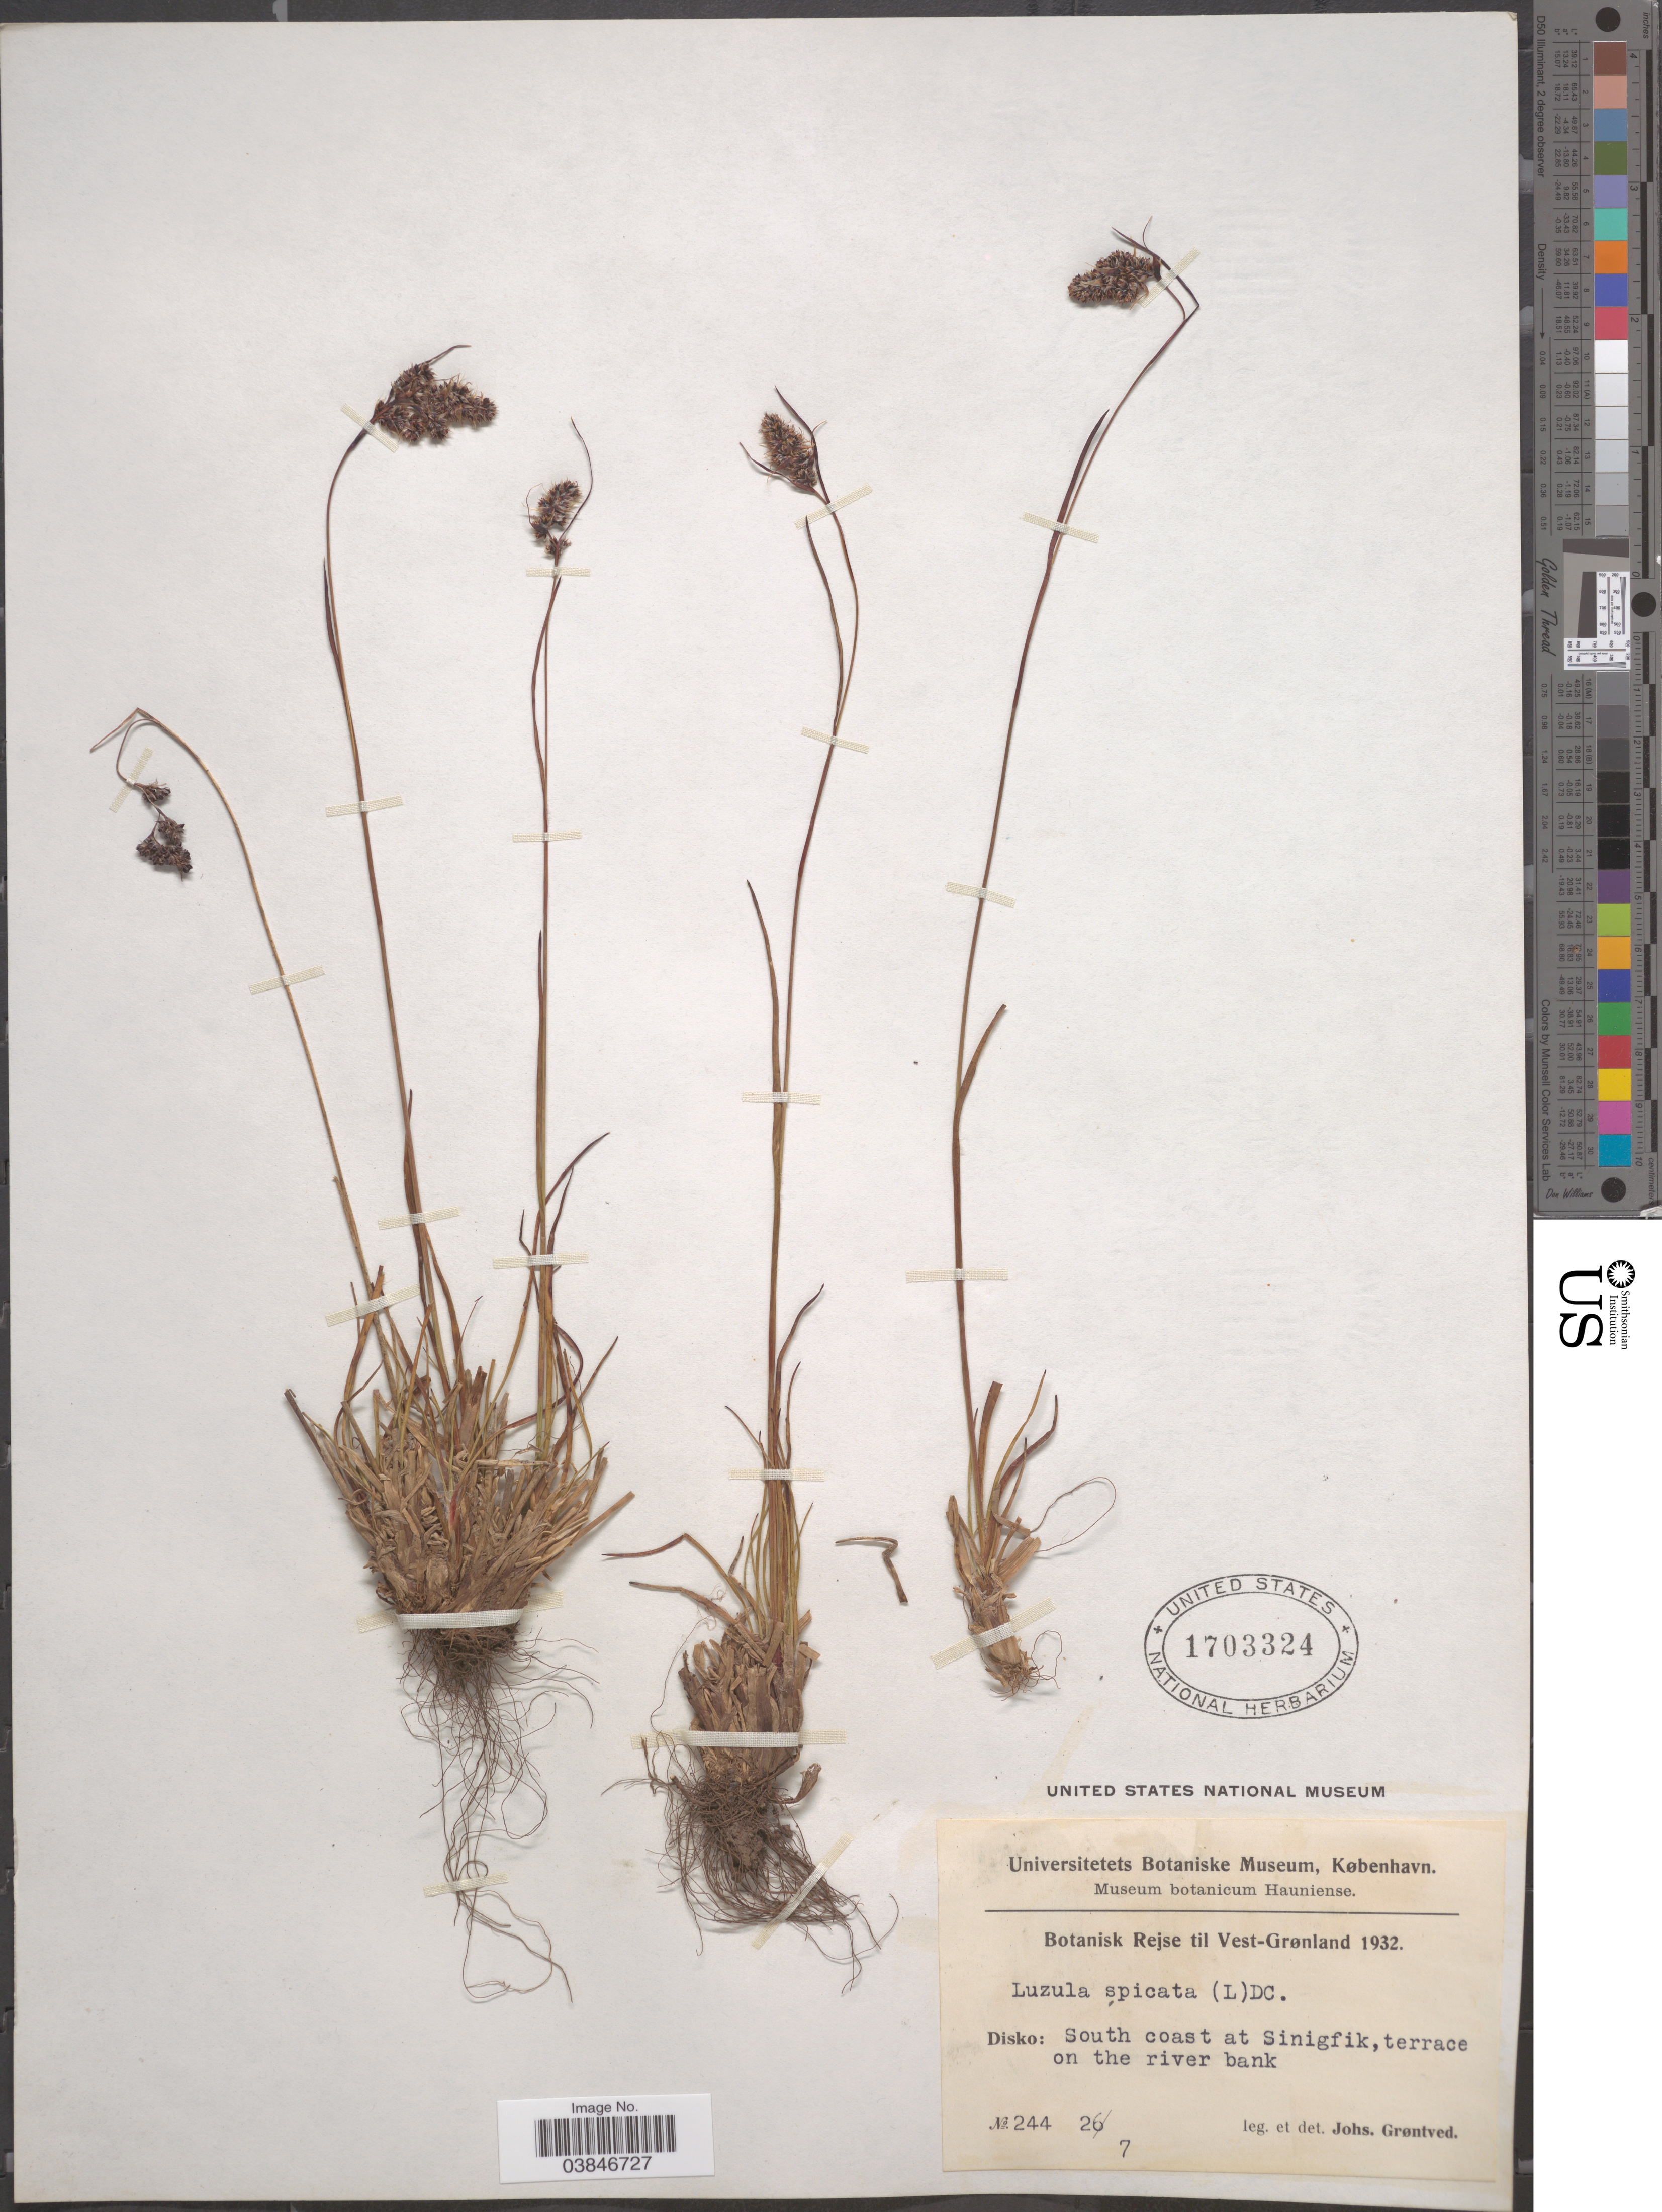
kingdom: Plantae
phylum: Tracheophyta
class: Liliopsida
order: Poales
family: Juncaceae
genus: Luzula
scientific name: Luzula spicata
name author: (L.) DC.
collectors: J. Grøntved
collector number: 244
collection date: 1932-07-26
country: Greenland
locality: Vest-Grønland. Disko: South coast at Sinigfik.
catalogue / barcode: US 1703324